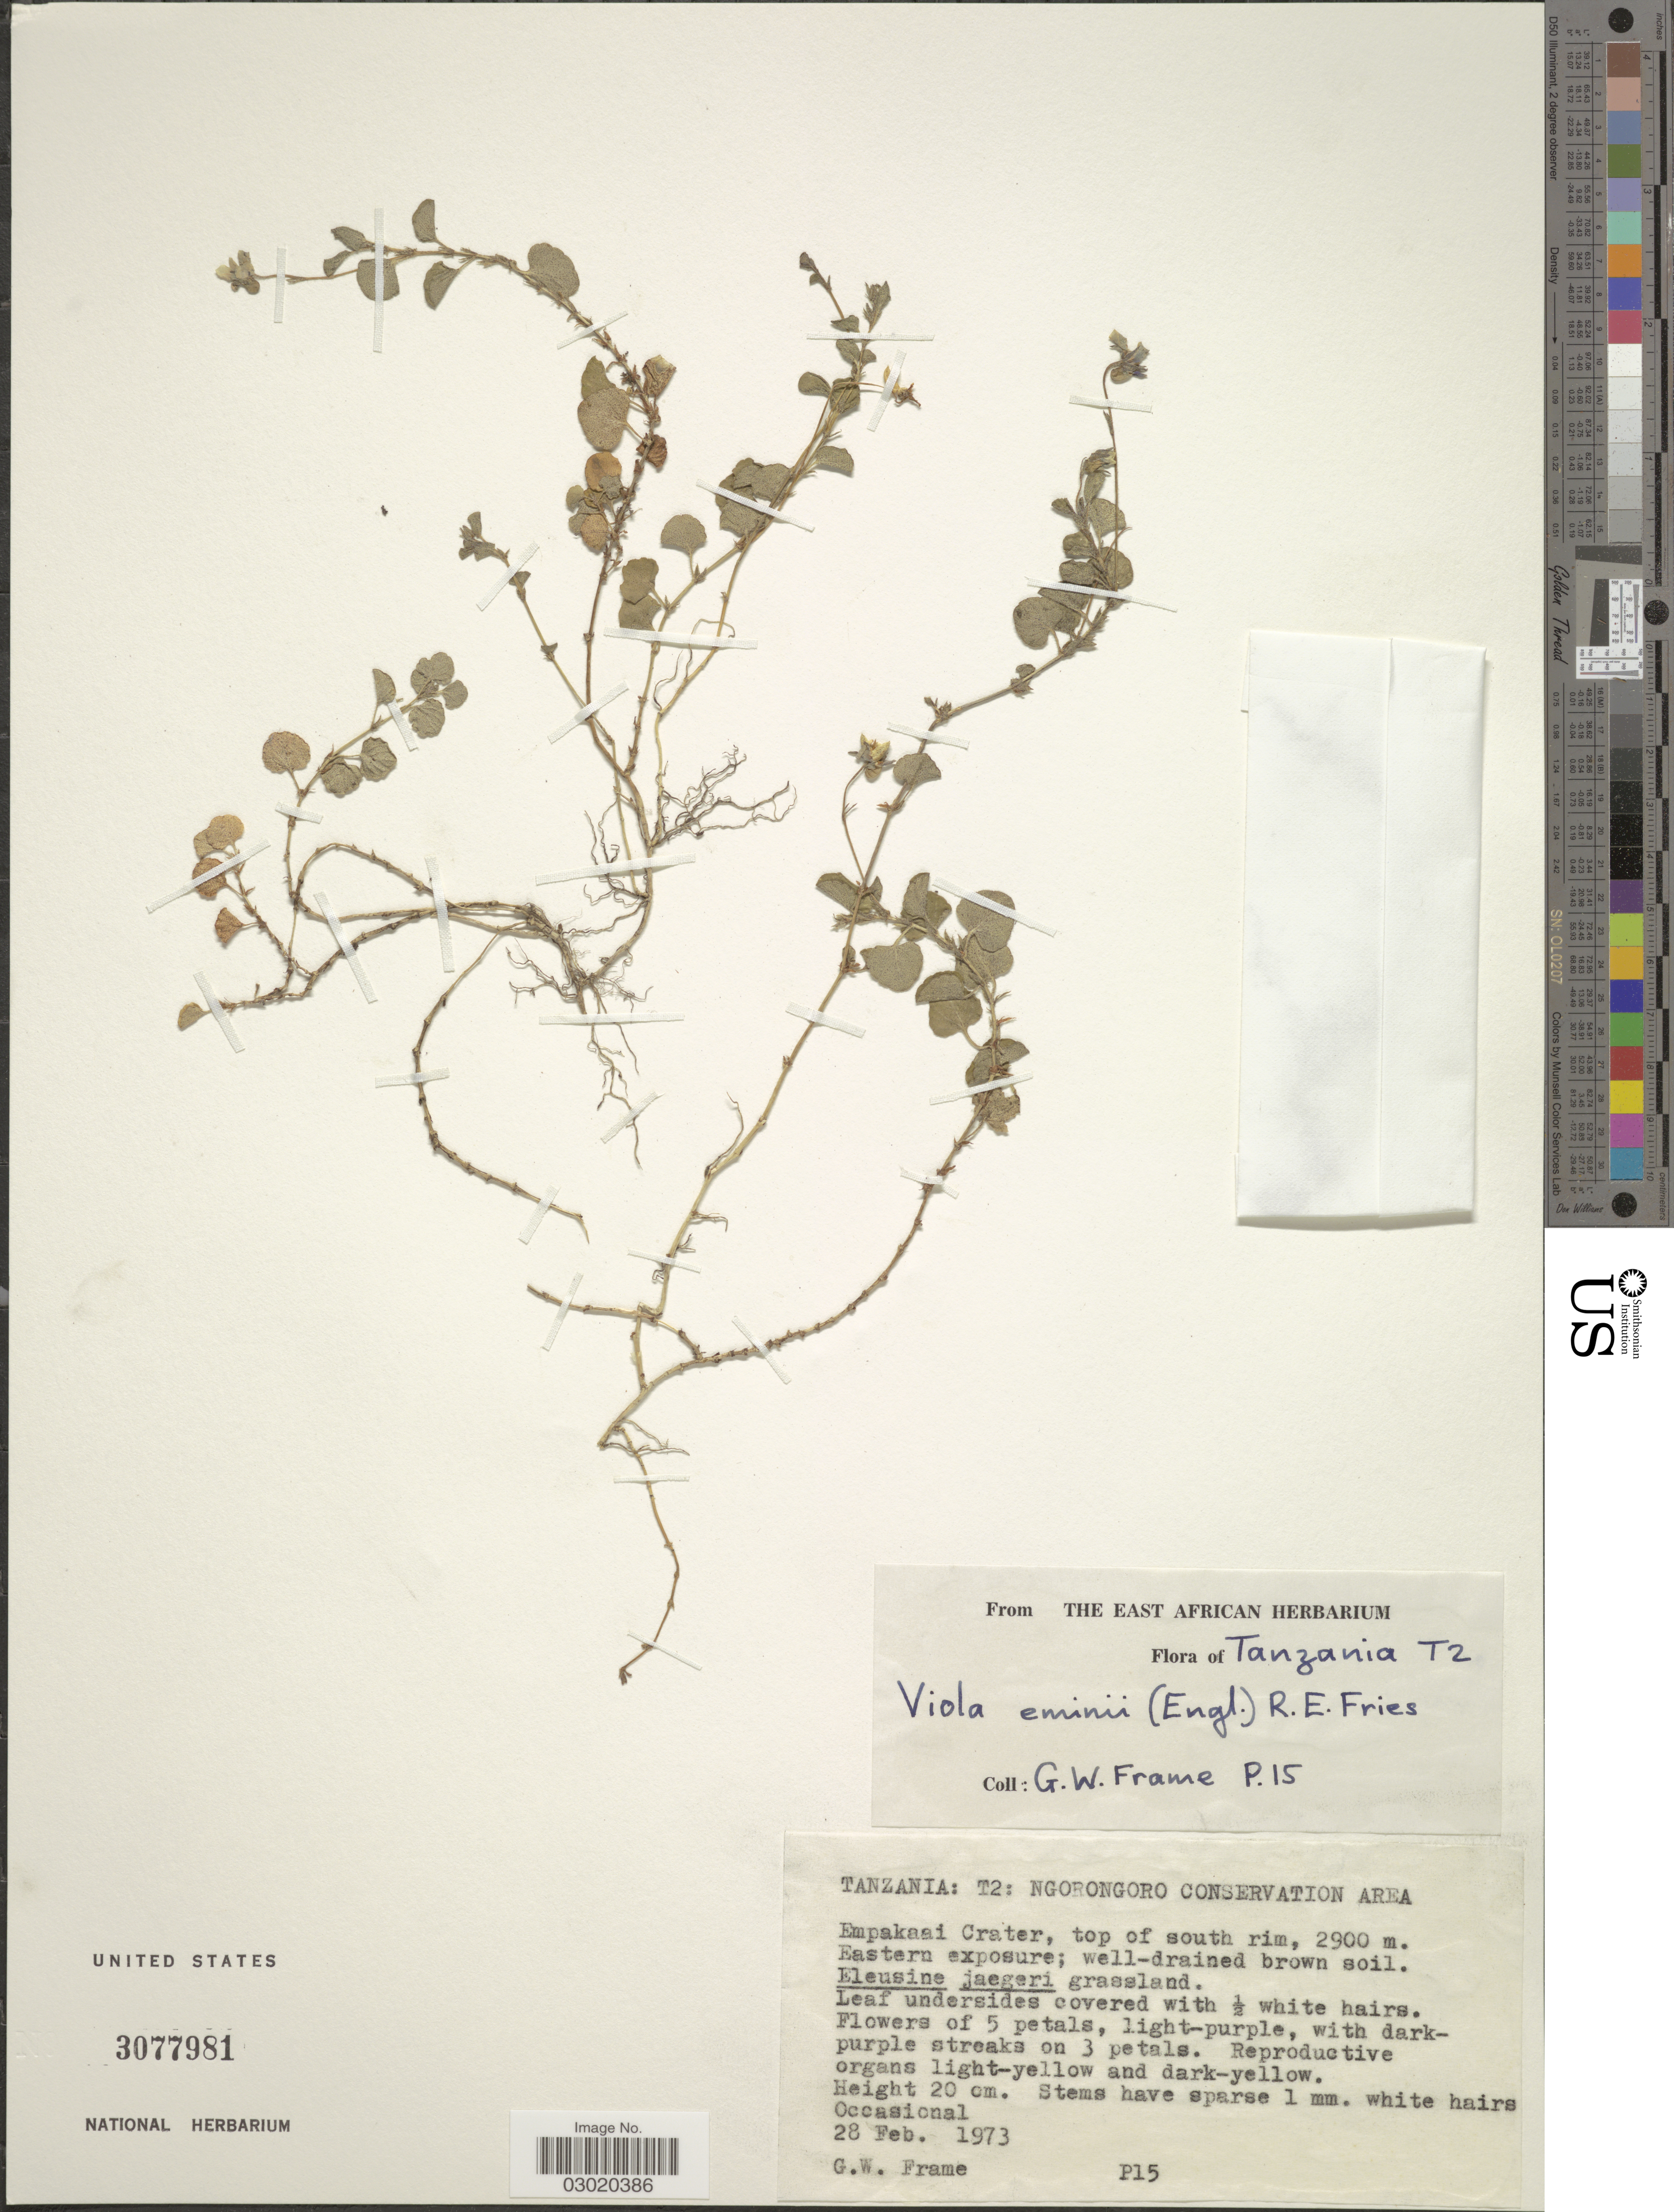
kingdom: Plantae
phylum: Tracheophyta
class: Magnoliopsida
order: Malpighiales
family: Violaceae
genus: Viola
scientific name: Viola eminii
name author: (Engl.) R.E. Fr.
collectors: G. Frame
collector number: P15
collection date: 1973-02-28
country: Tanzania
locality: T2: Ngorongoro Conservation Area. Empakaai Crater, top of south rim. Eastern exposure.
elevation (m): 2900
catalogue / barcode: US 3077981